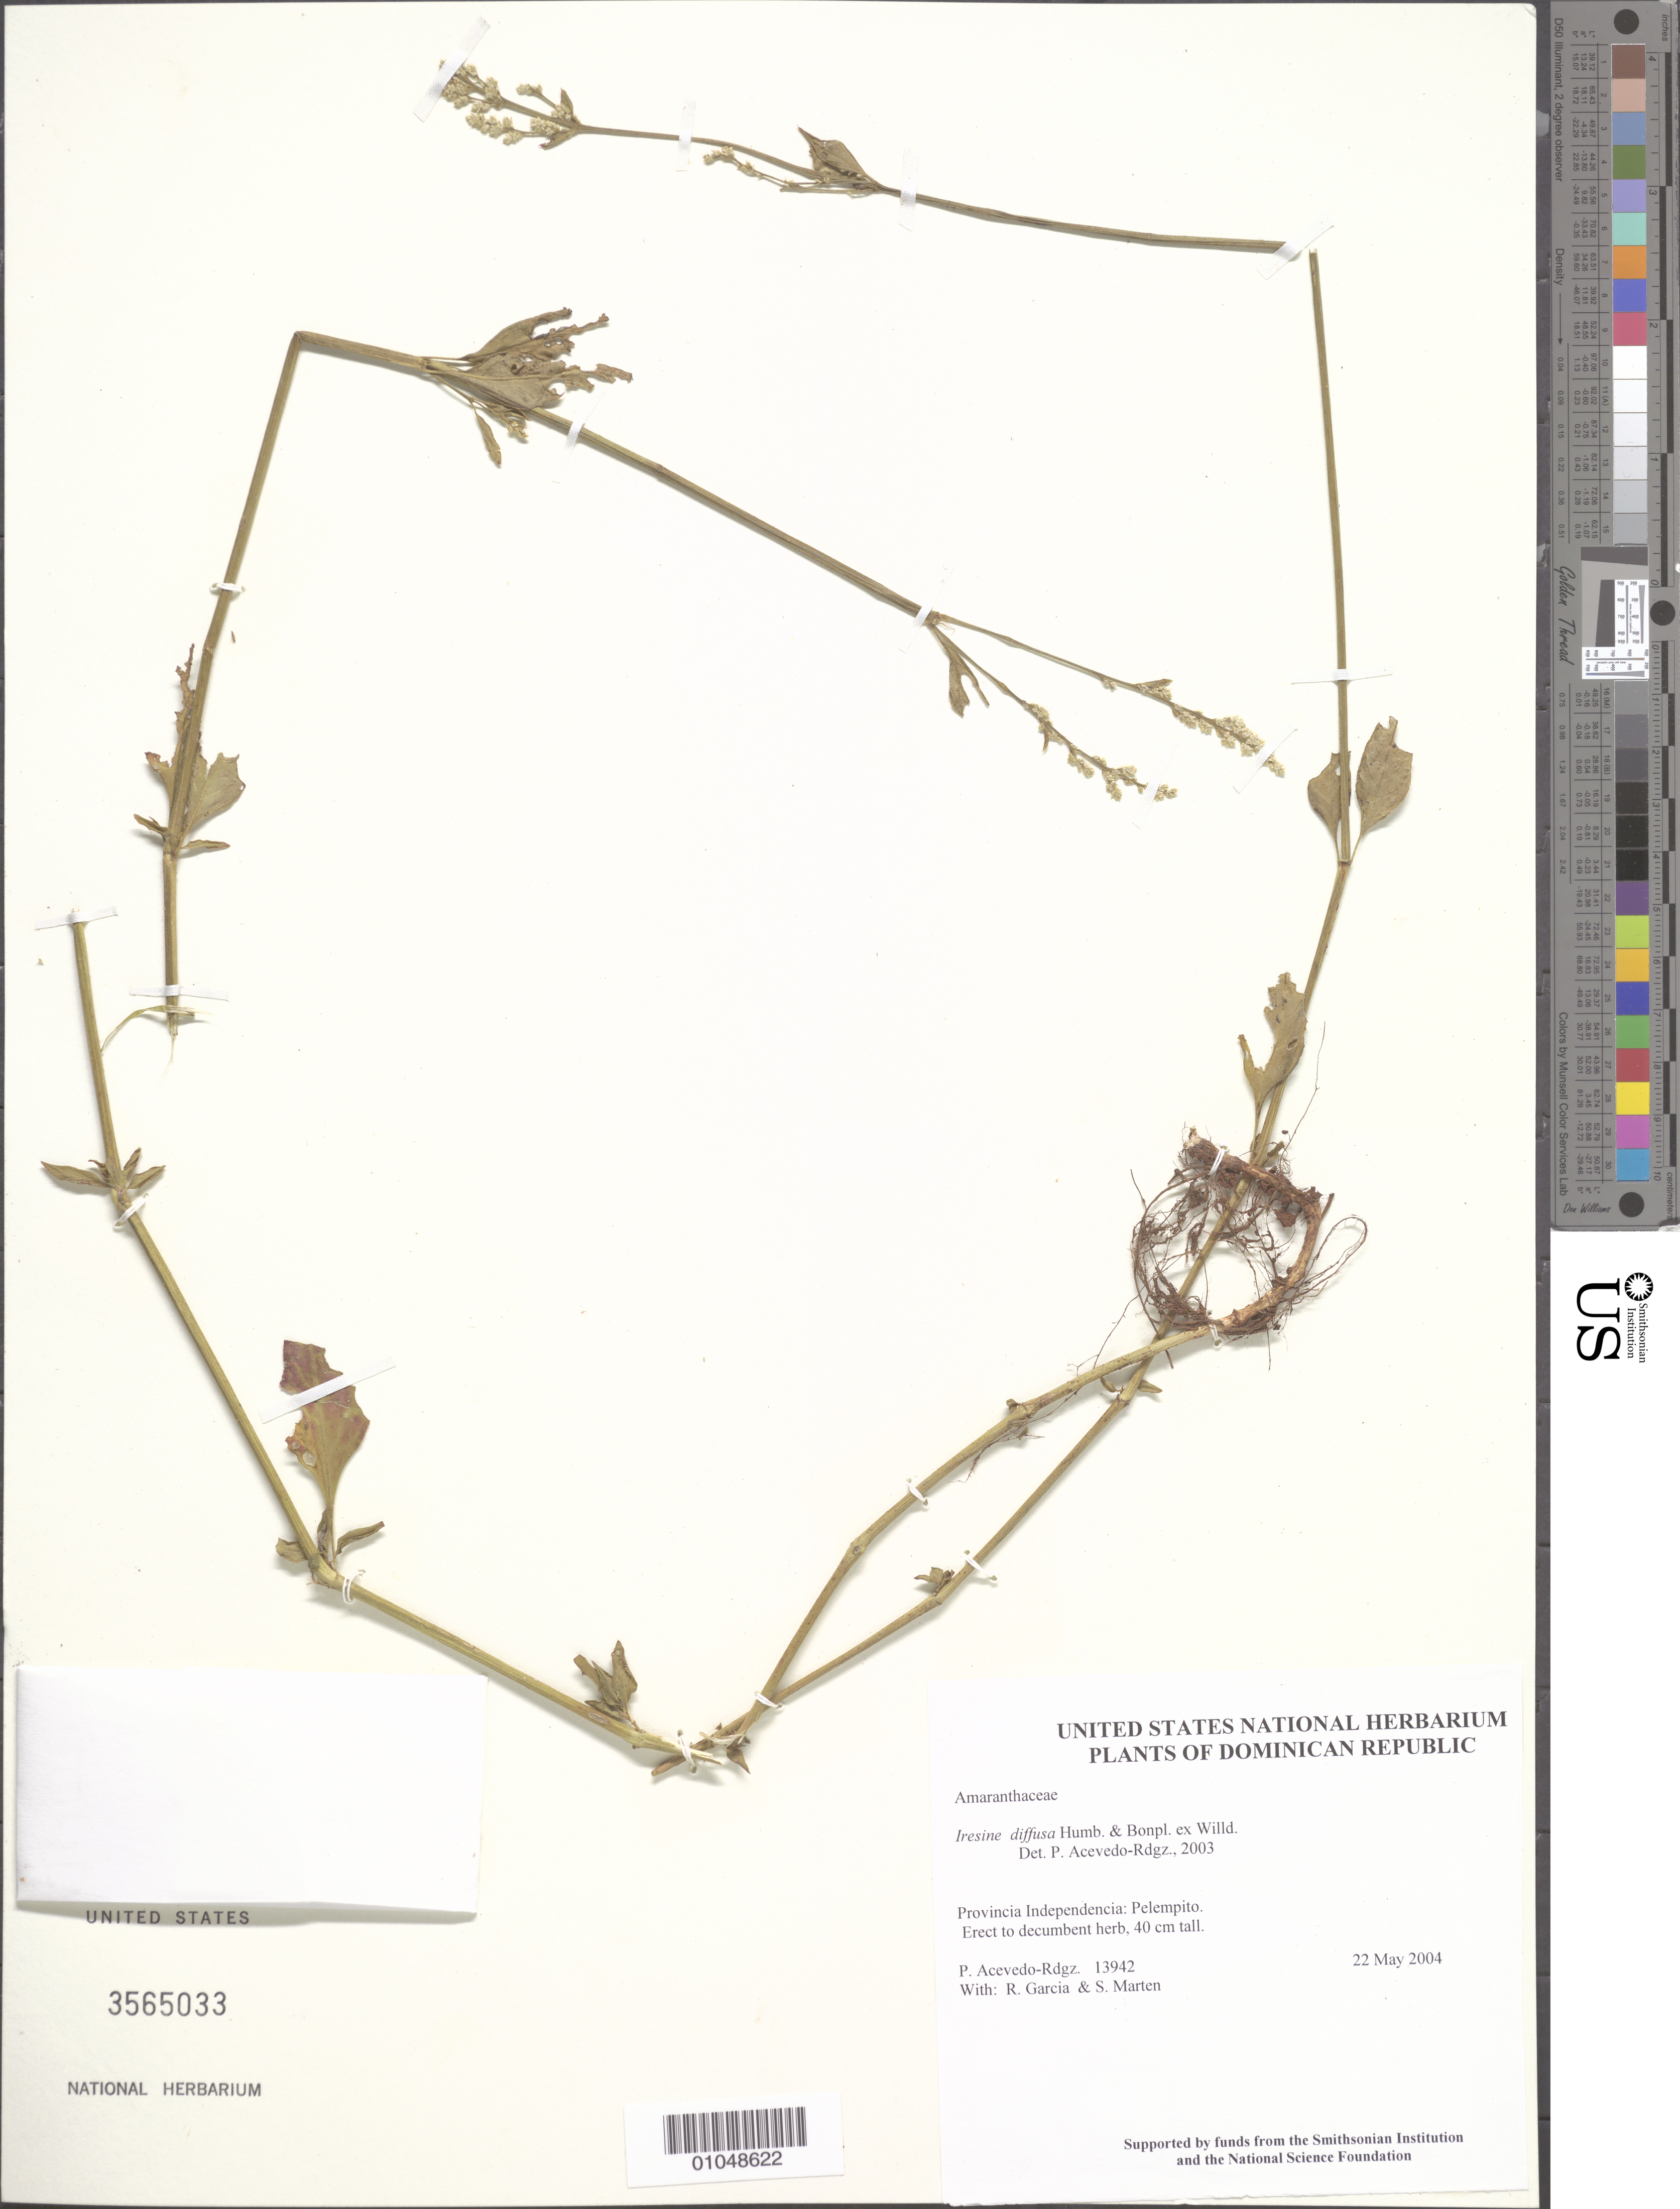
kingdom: Plantae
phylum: Tracheophyta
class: Magnoliopsida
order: Caryophyllales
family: Amaranthaceae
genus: Iresine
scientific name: Iresine diffusa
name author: Humb. & Bonpl. ex Willd.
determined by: Acevedo-Rodríguez, P., (BOT), Smithsonian Institution - National Museum of Natural History (UNITED STATES)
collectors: P. Acevedo-Rodr., R. G. García & S. Marten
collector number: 13942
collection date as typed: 22 May 2004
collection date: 2004-05-22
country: Dominican Republic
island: Hispaniola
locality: Provincia Independencia: Pelempito.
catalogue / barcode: US 3565033